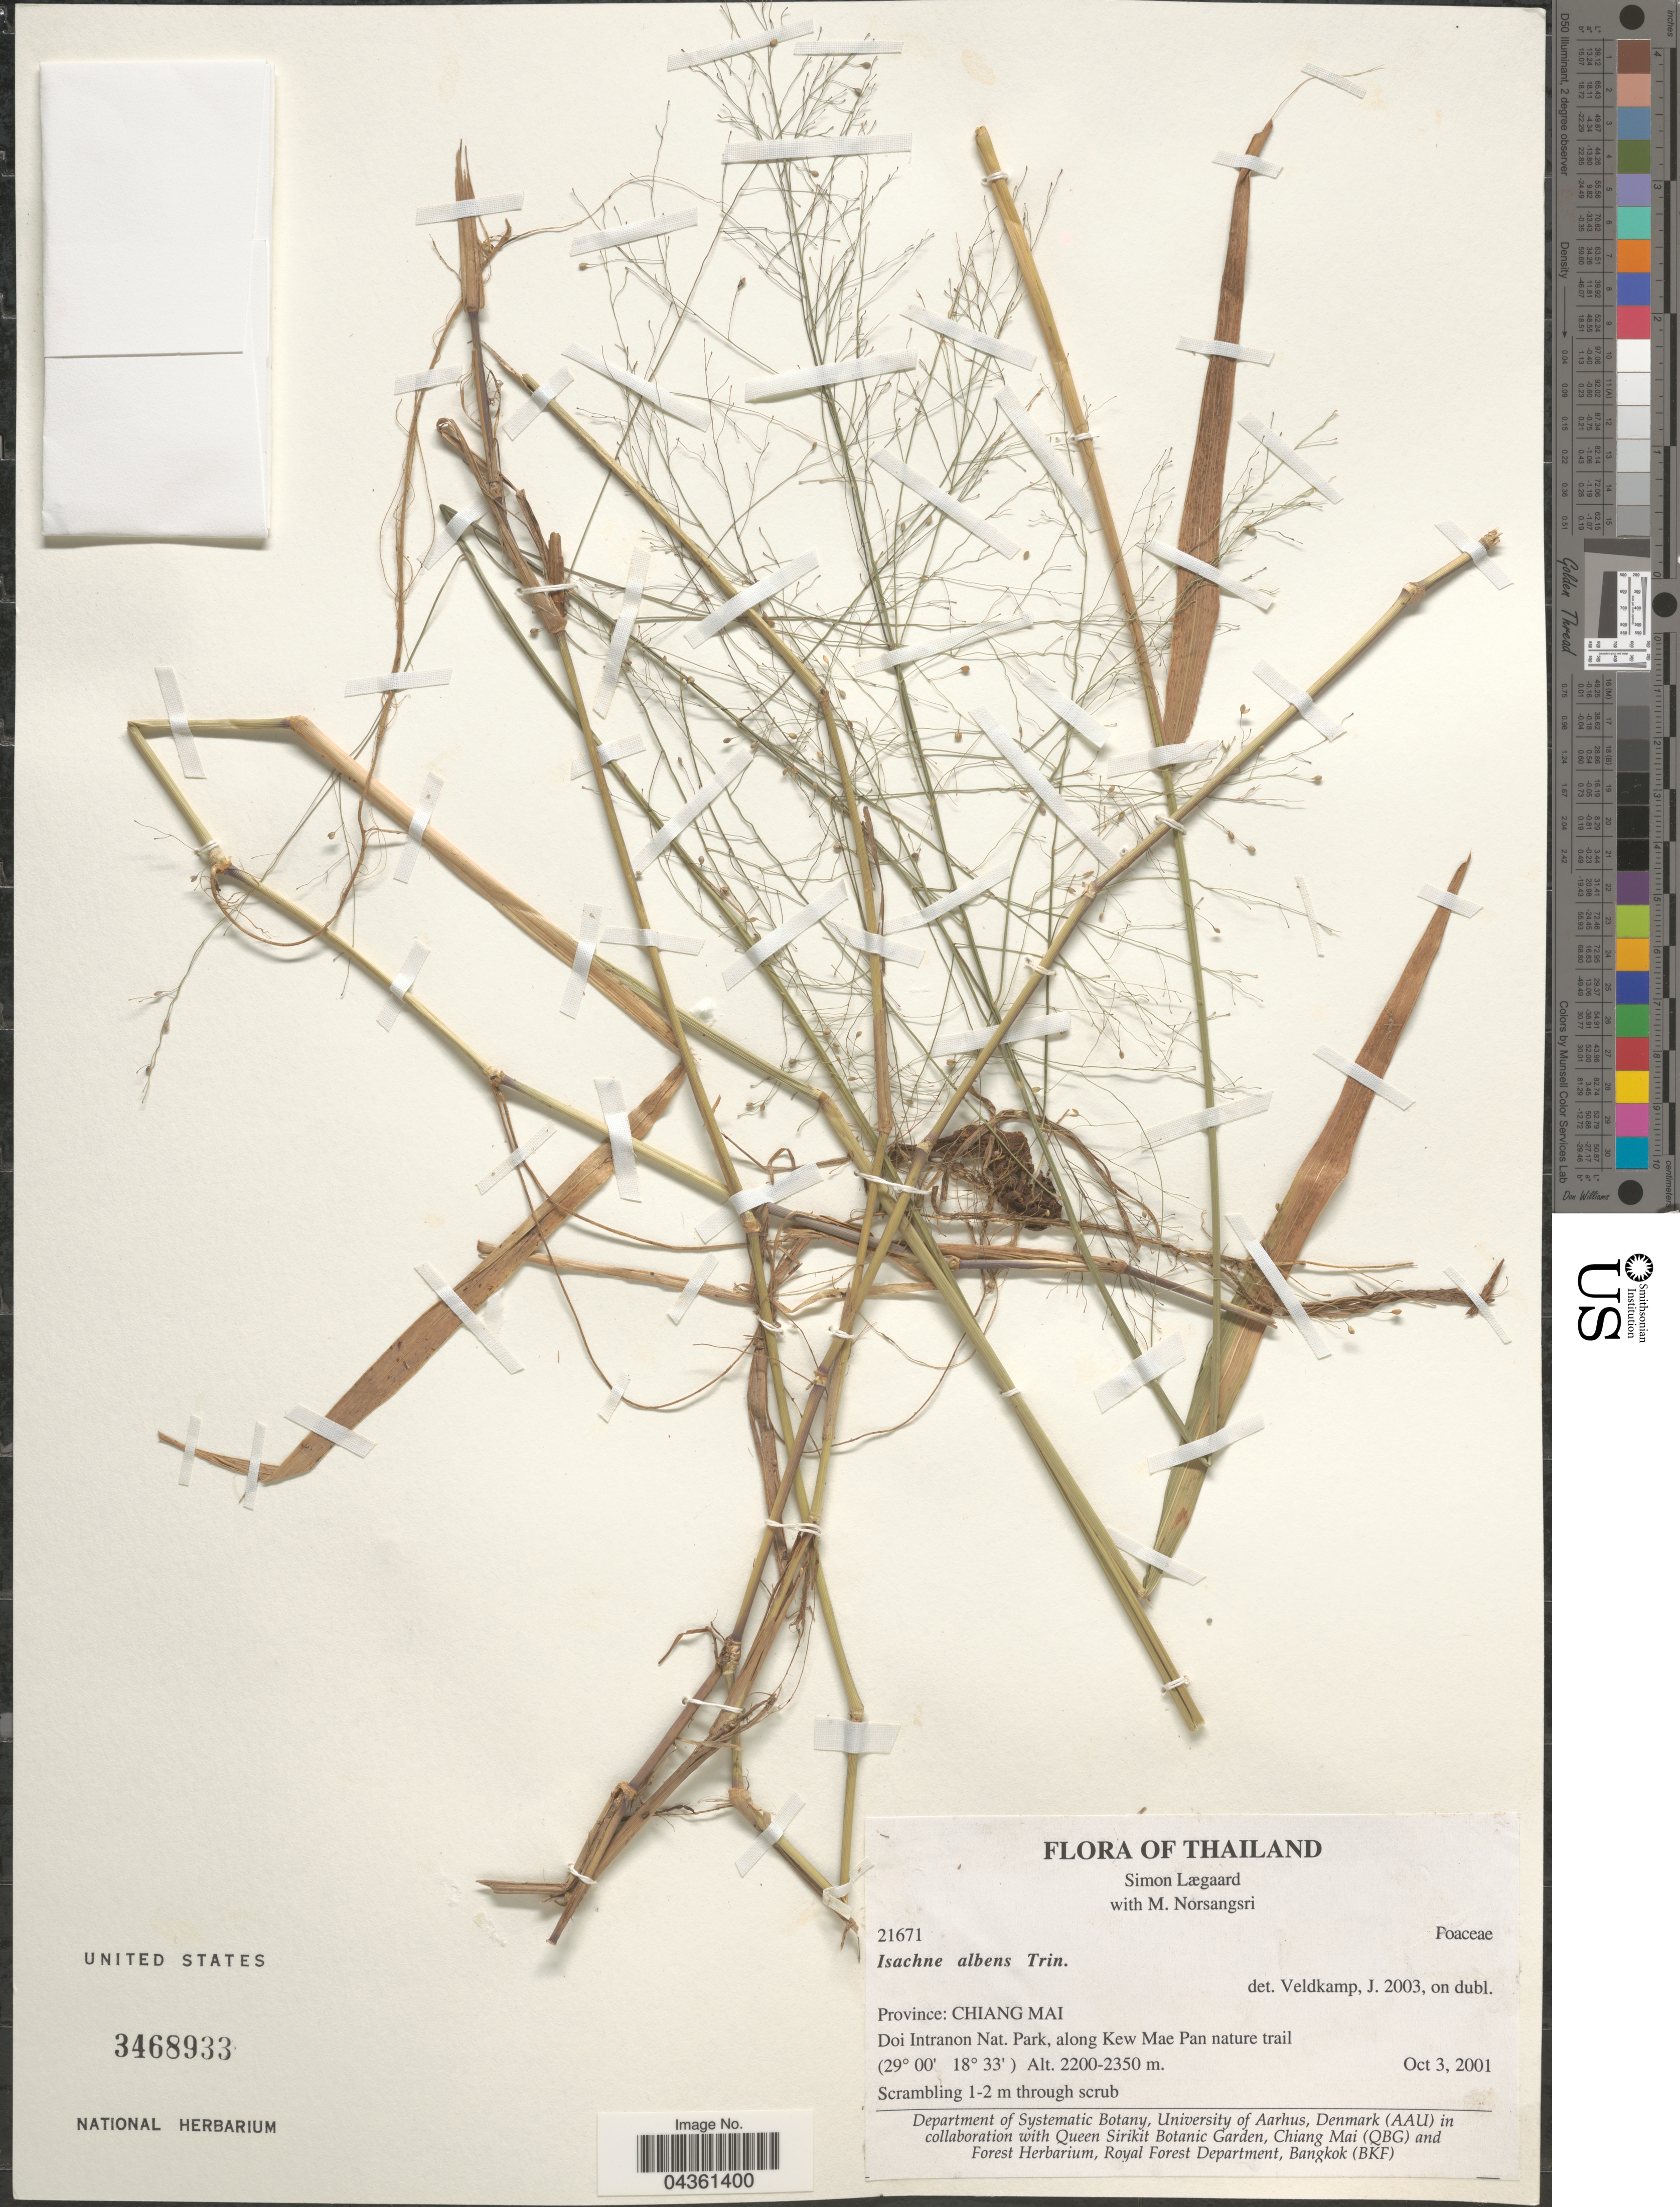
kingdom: Plantae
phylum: Tracheophyta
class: Liliopsida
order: Poales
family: Poaceae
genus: Isachne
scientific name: Isachne albens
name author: Trin.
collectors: S. Lægaard & M. Norsangsri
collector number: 21671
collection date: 2001-10-03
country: Thailand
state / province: Chiang Mai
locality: Doi Intranon Nat. Park, along Kew Mae Pan nature trail.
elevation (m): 2200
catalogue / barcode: US 3468933